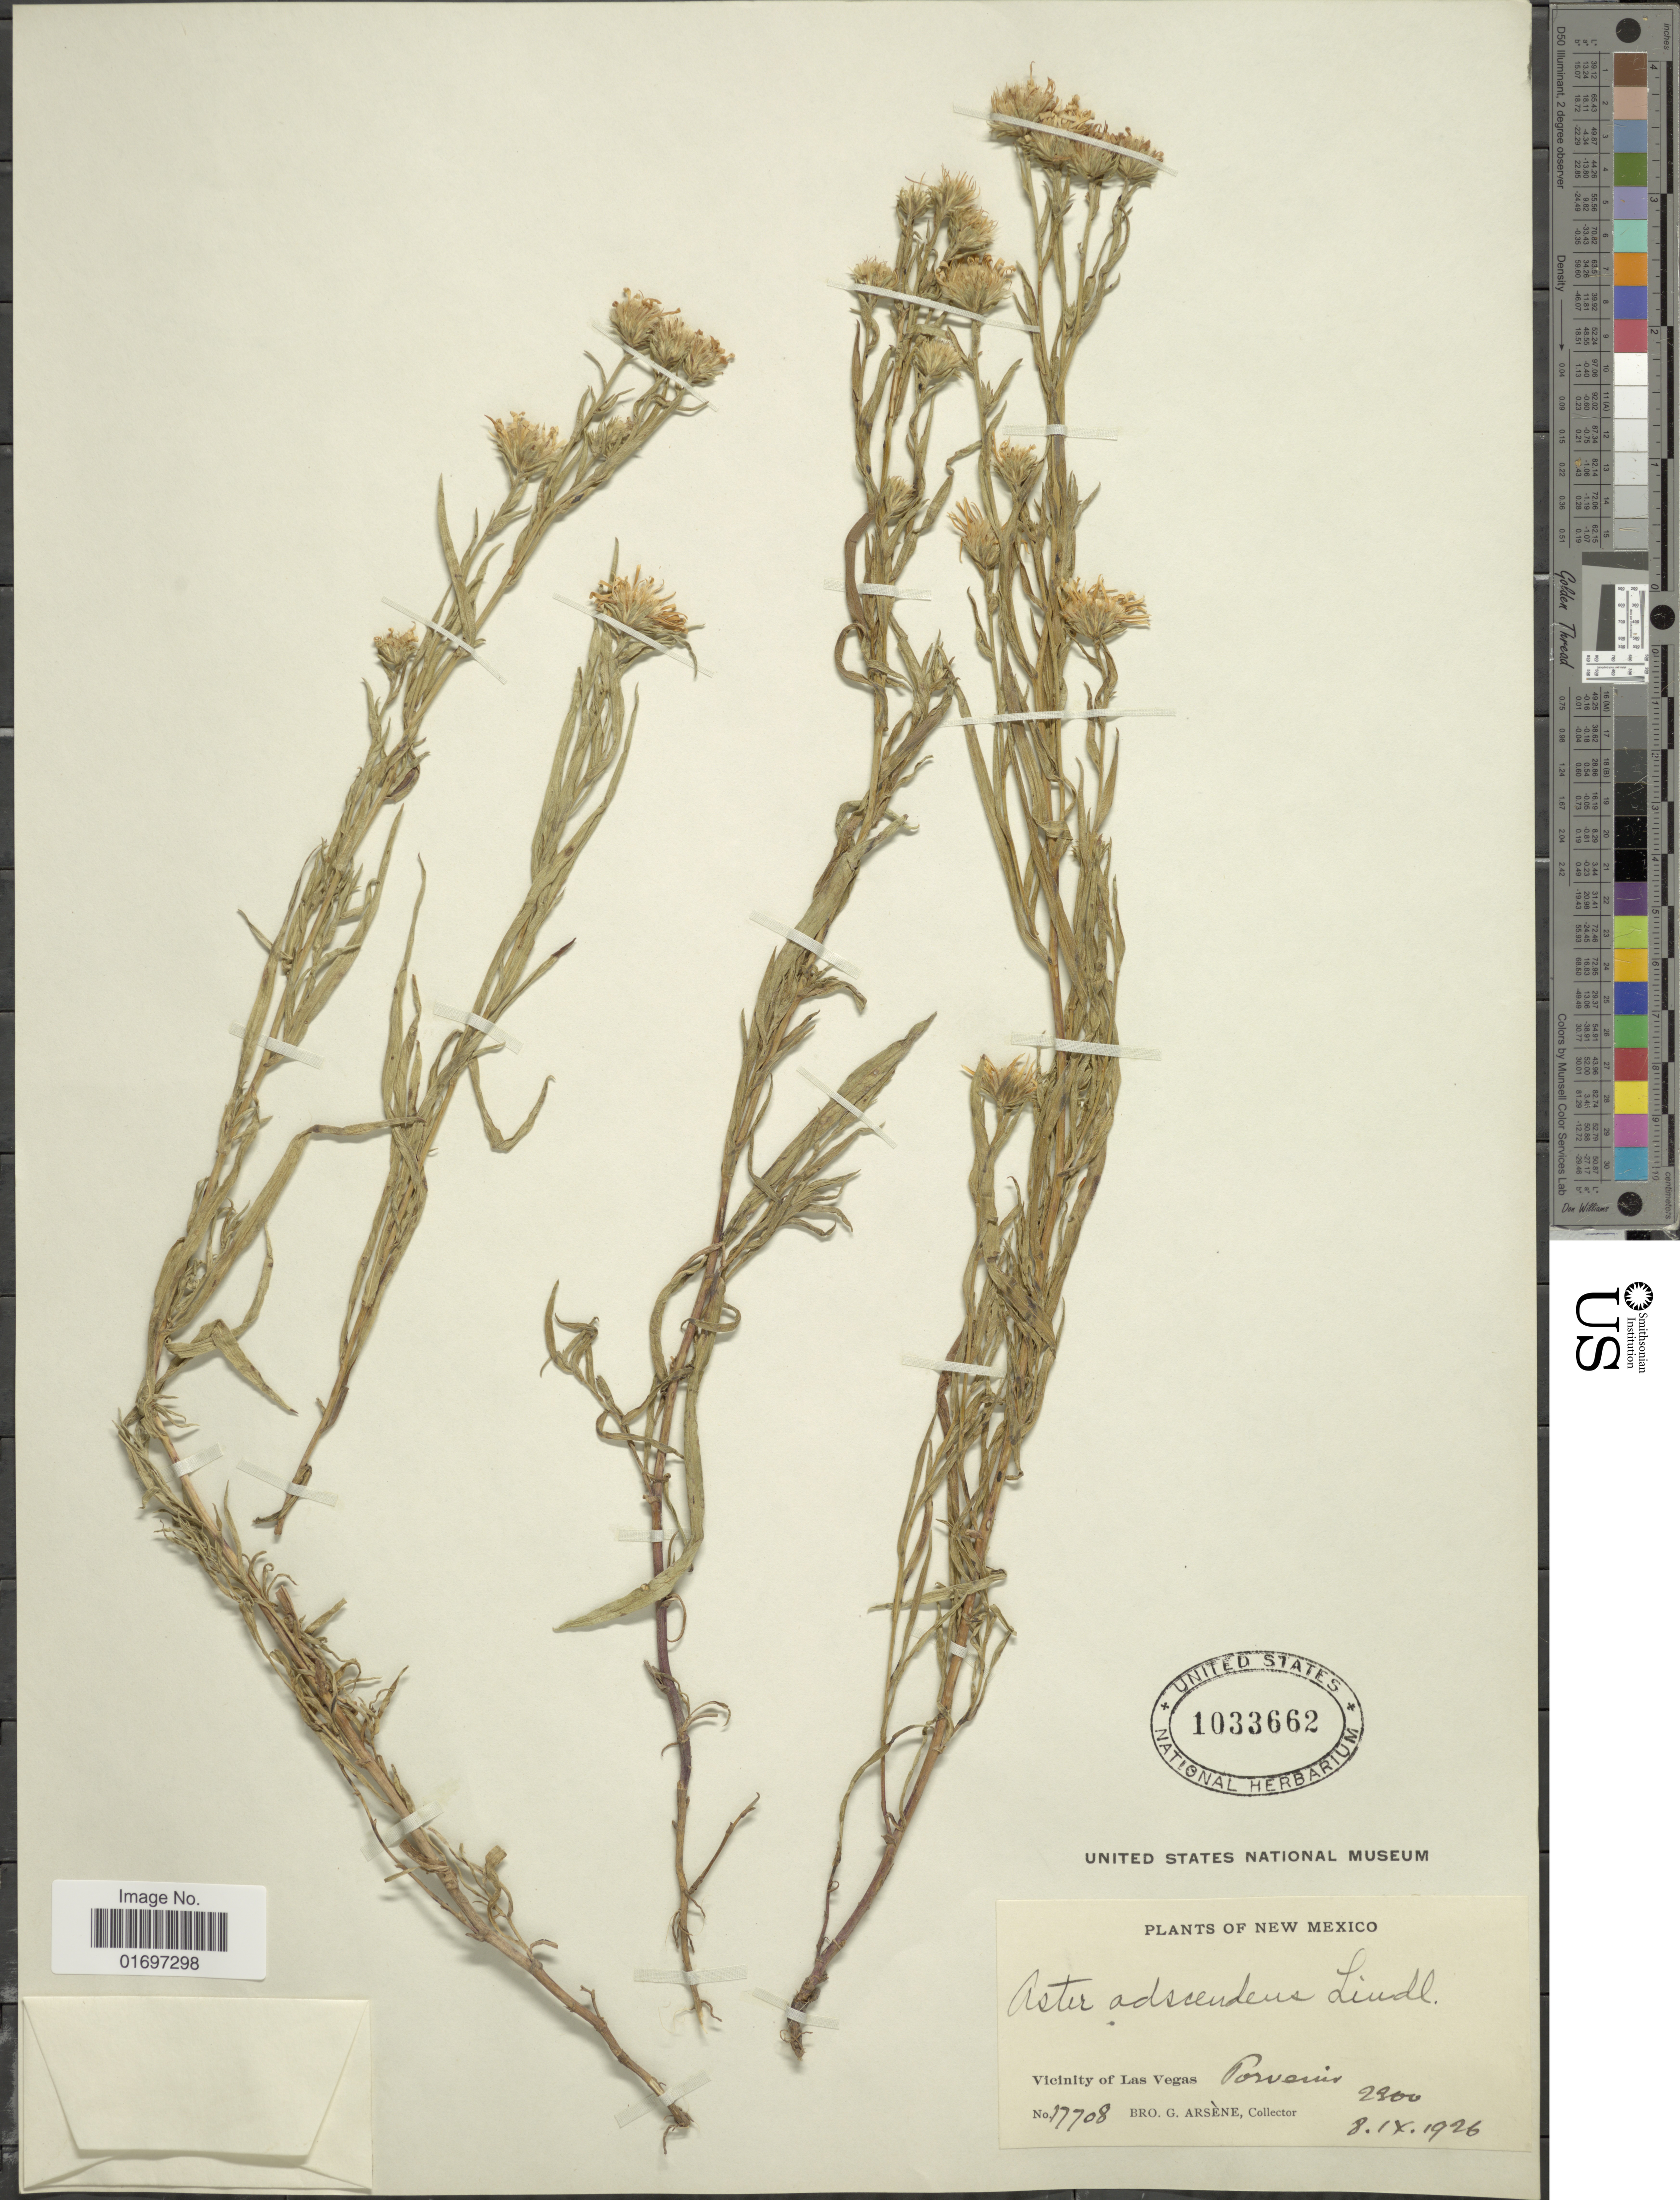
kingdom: Plantae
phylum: Tracheophyta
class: Magnoliopsida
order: Asterales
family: Asteraceae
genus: Symphyotrichum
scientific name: Symphyotrichum ascendens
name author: (Lindl.) G.L. Nesom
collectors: Bro. G. Arsène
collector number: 17708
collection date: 1926-09-08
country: United States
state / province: New Mexico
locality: New Mexico. Vicinity of Las Vegas, Porvenir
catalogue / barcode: US 1033662